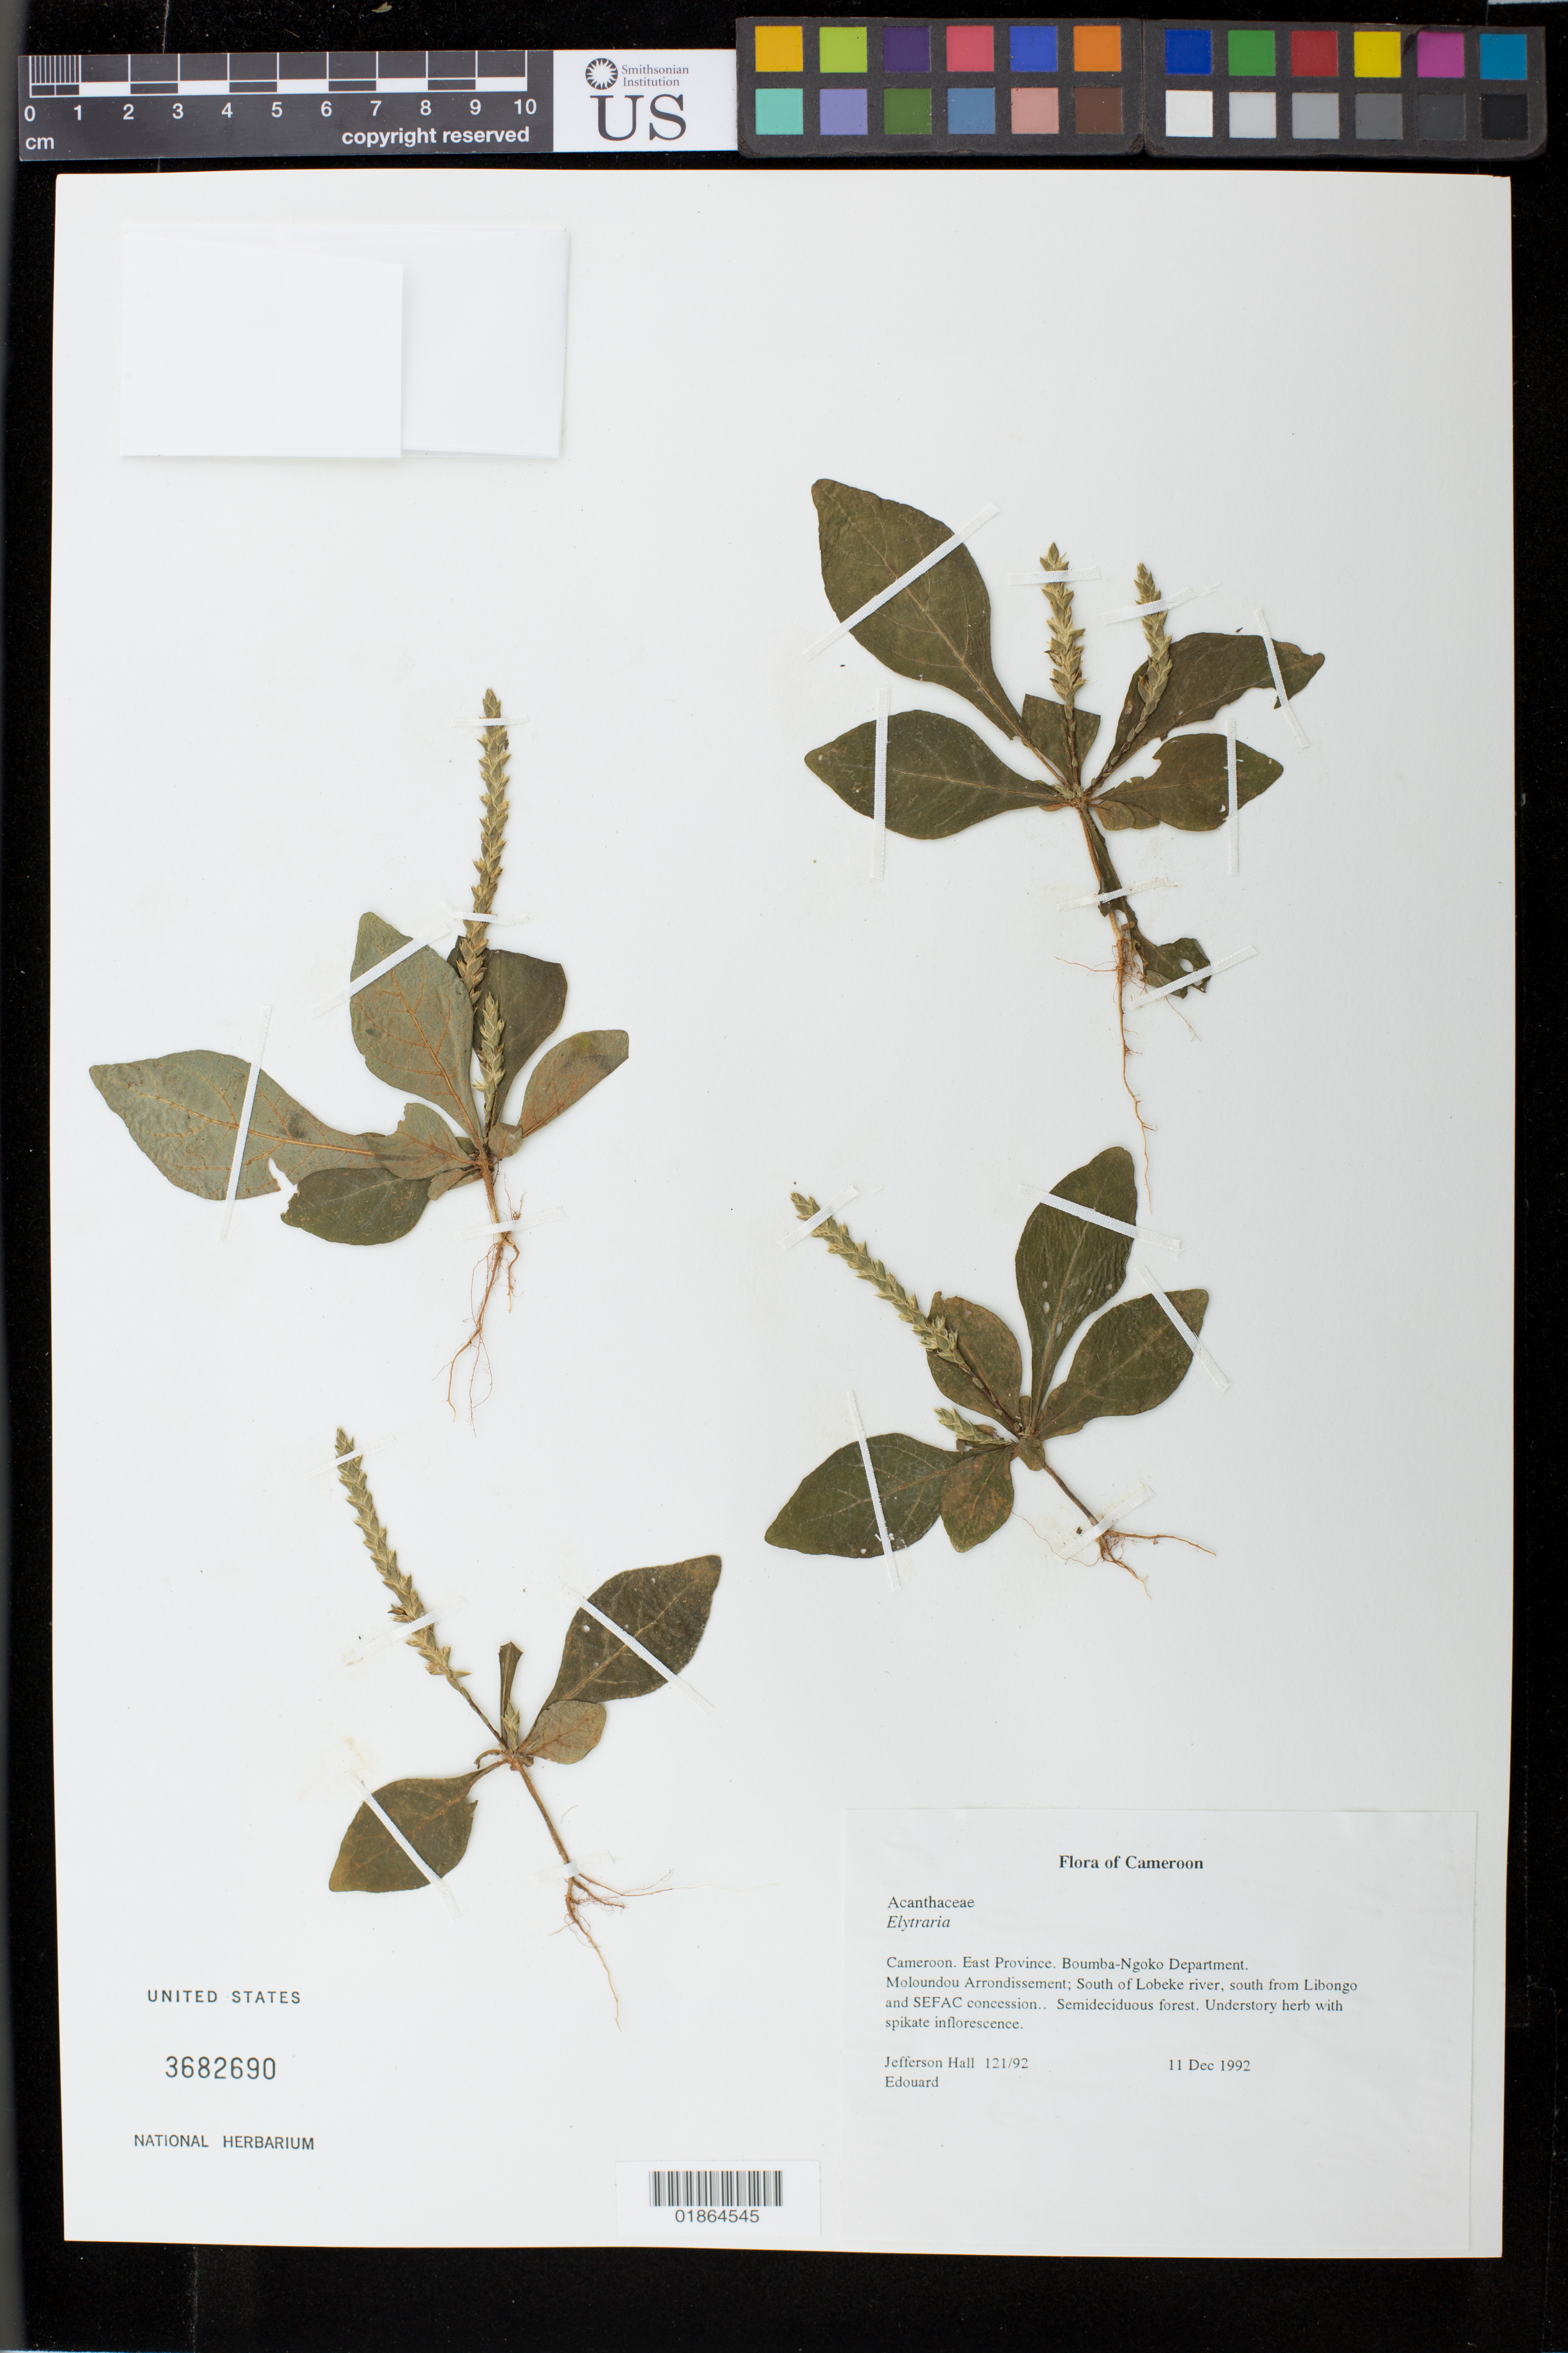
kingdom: Plantae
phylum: Tracheophyta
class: Magnoliopsida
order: Lamiales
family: Acanthaceae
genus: Elytraria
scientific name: Elytraria sp.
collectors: J. Hall & -. Edouard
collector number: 121/92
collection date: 1992-12-10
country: Cameroon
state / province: Est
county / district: Boumba-ngoko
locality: Moloundou Arrondissement; old SFIS logging concession.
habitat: Semideciduous forest.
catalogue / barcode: US 3682690